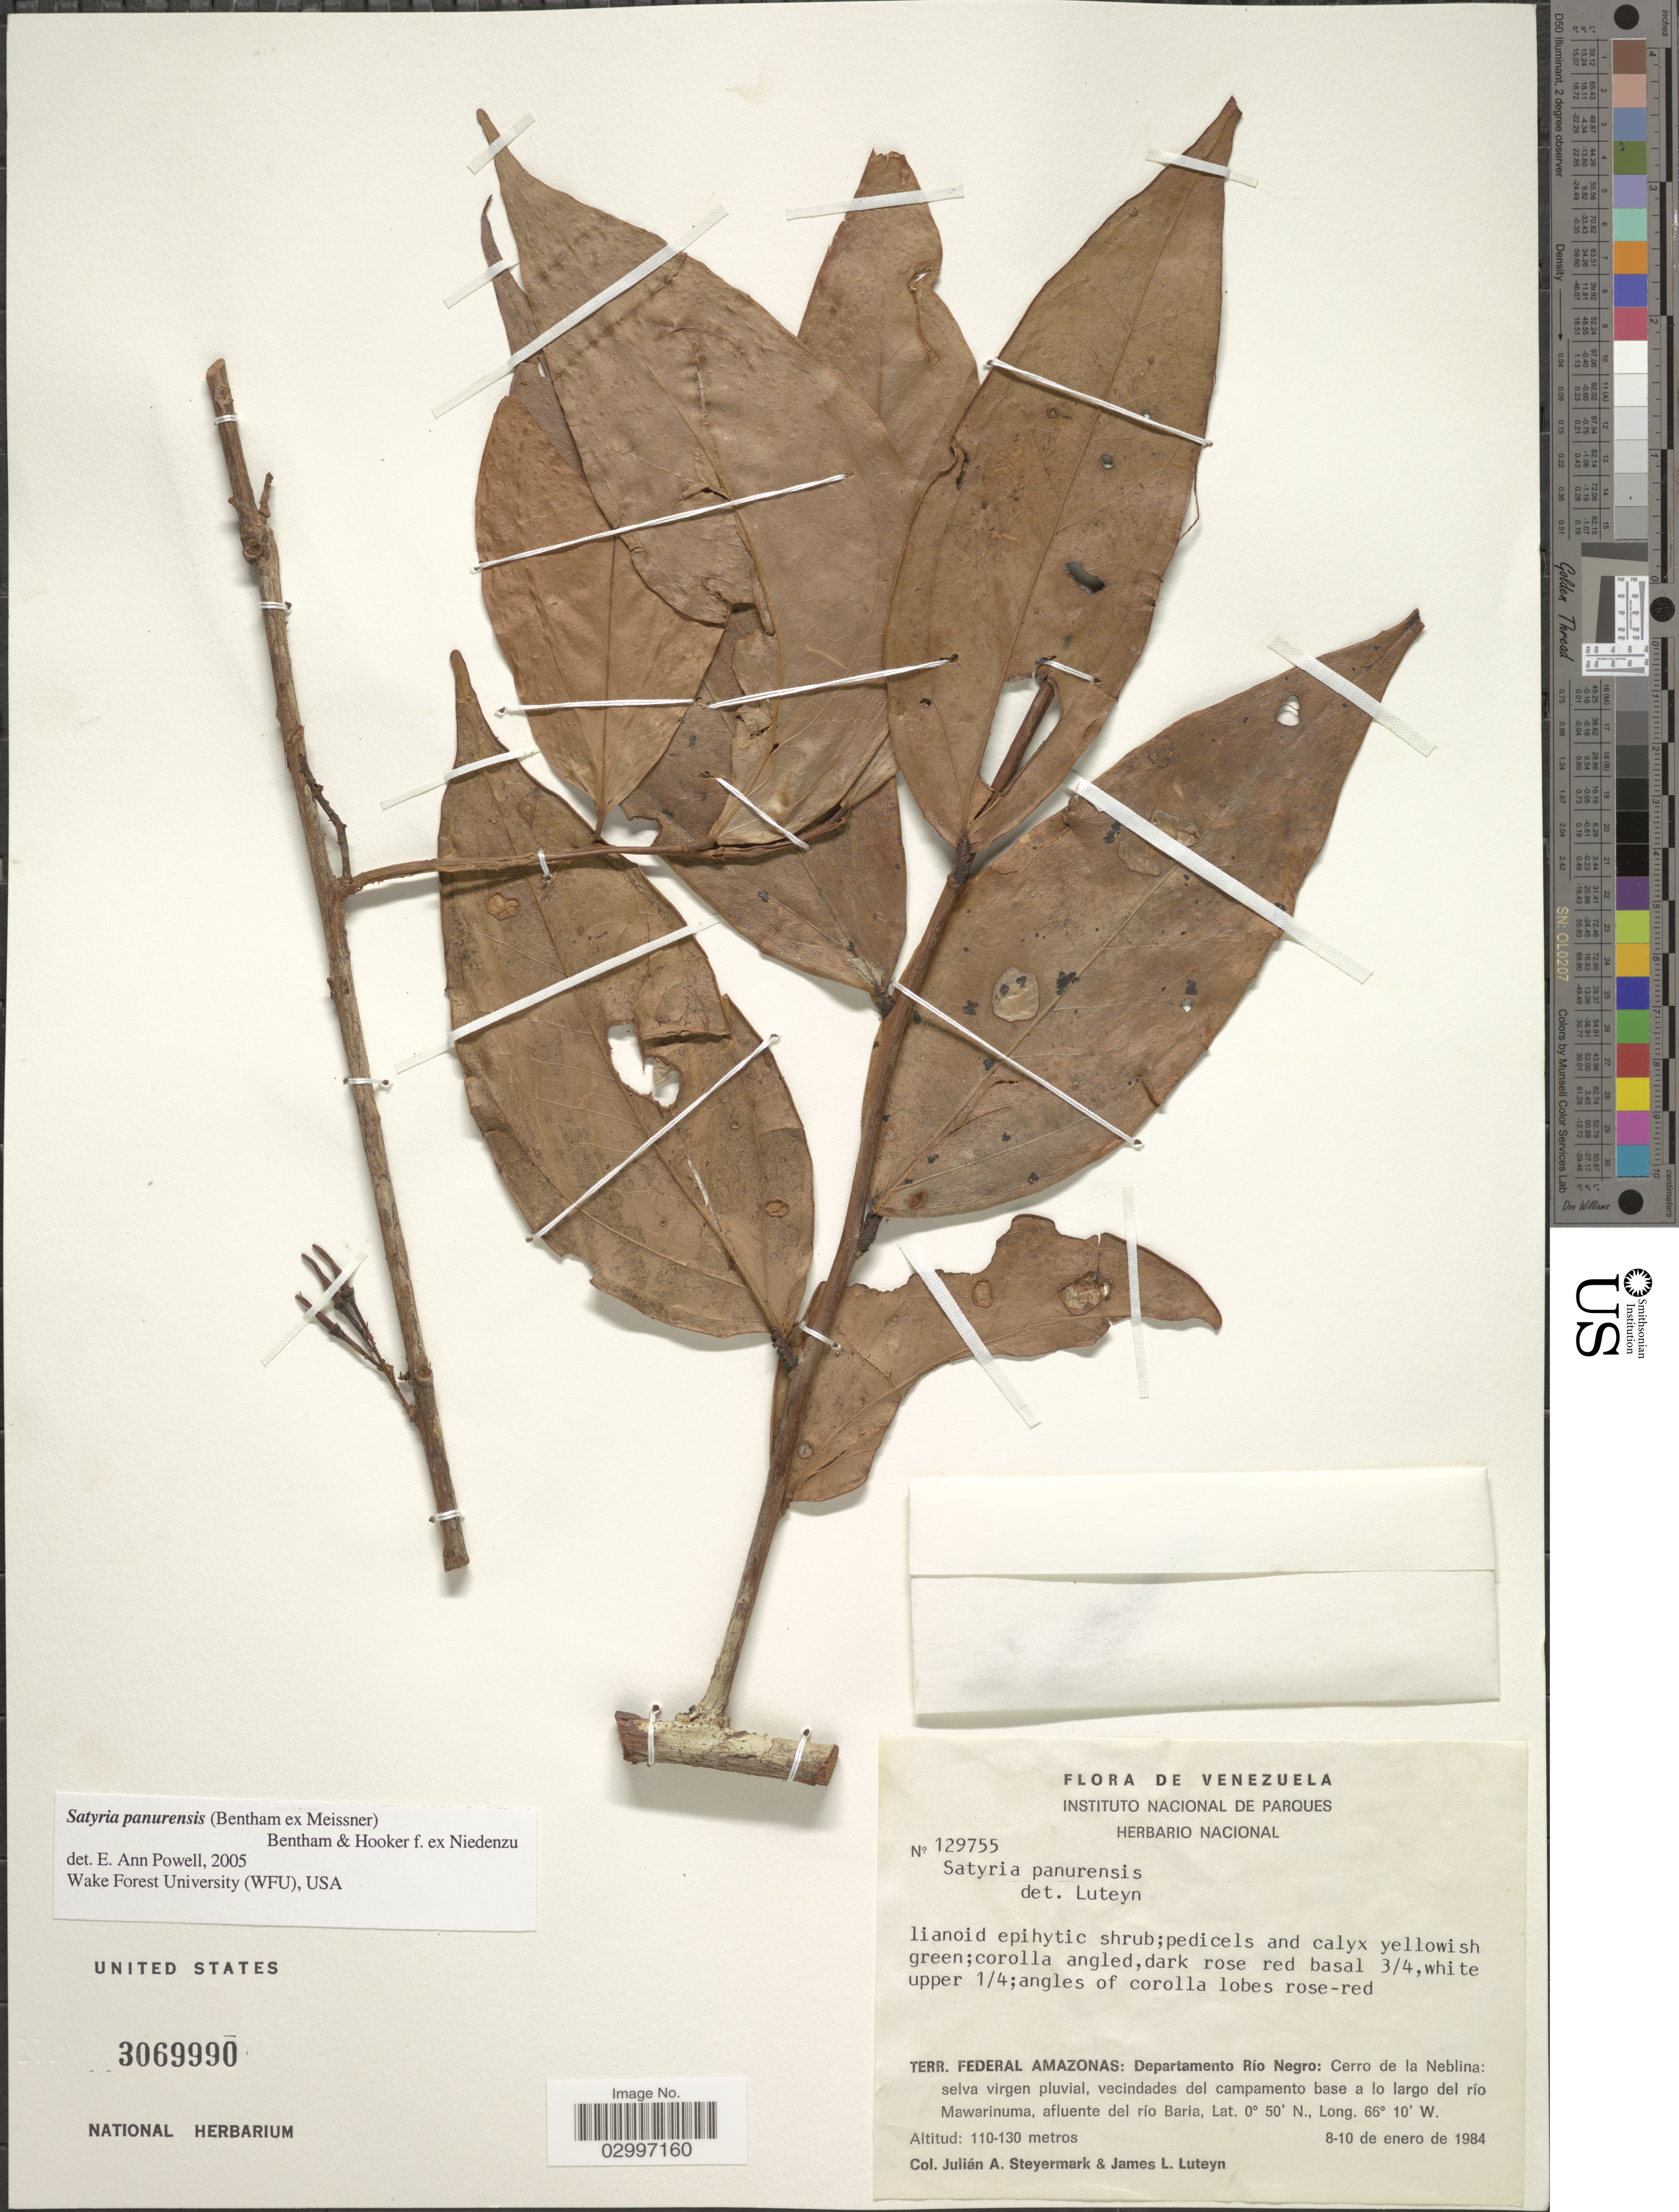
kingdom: Plantae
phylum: Tracheophyta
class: Magnoliopsida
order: Ericales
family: Ericaceae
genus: Satyria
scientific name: Satyria panurensis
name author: (Benth. ex Meisn.) Benth. & Hook. f. ex Nied.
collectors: J. Steyermark & J. Luteyn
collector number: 129755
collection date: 1984-01-08/1984-01-10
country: Venezuela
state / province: Amazonas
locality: Terr. Federal Amazonas: Departamento Río Negro: Cerro de la Neblina: selva virgen pluvial, vecindades del campamento base a lo largo del rio Mawarinuma, afluente del río Baria.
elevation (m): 110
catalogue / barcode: US 3069990